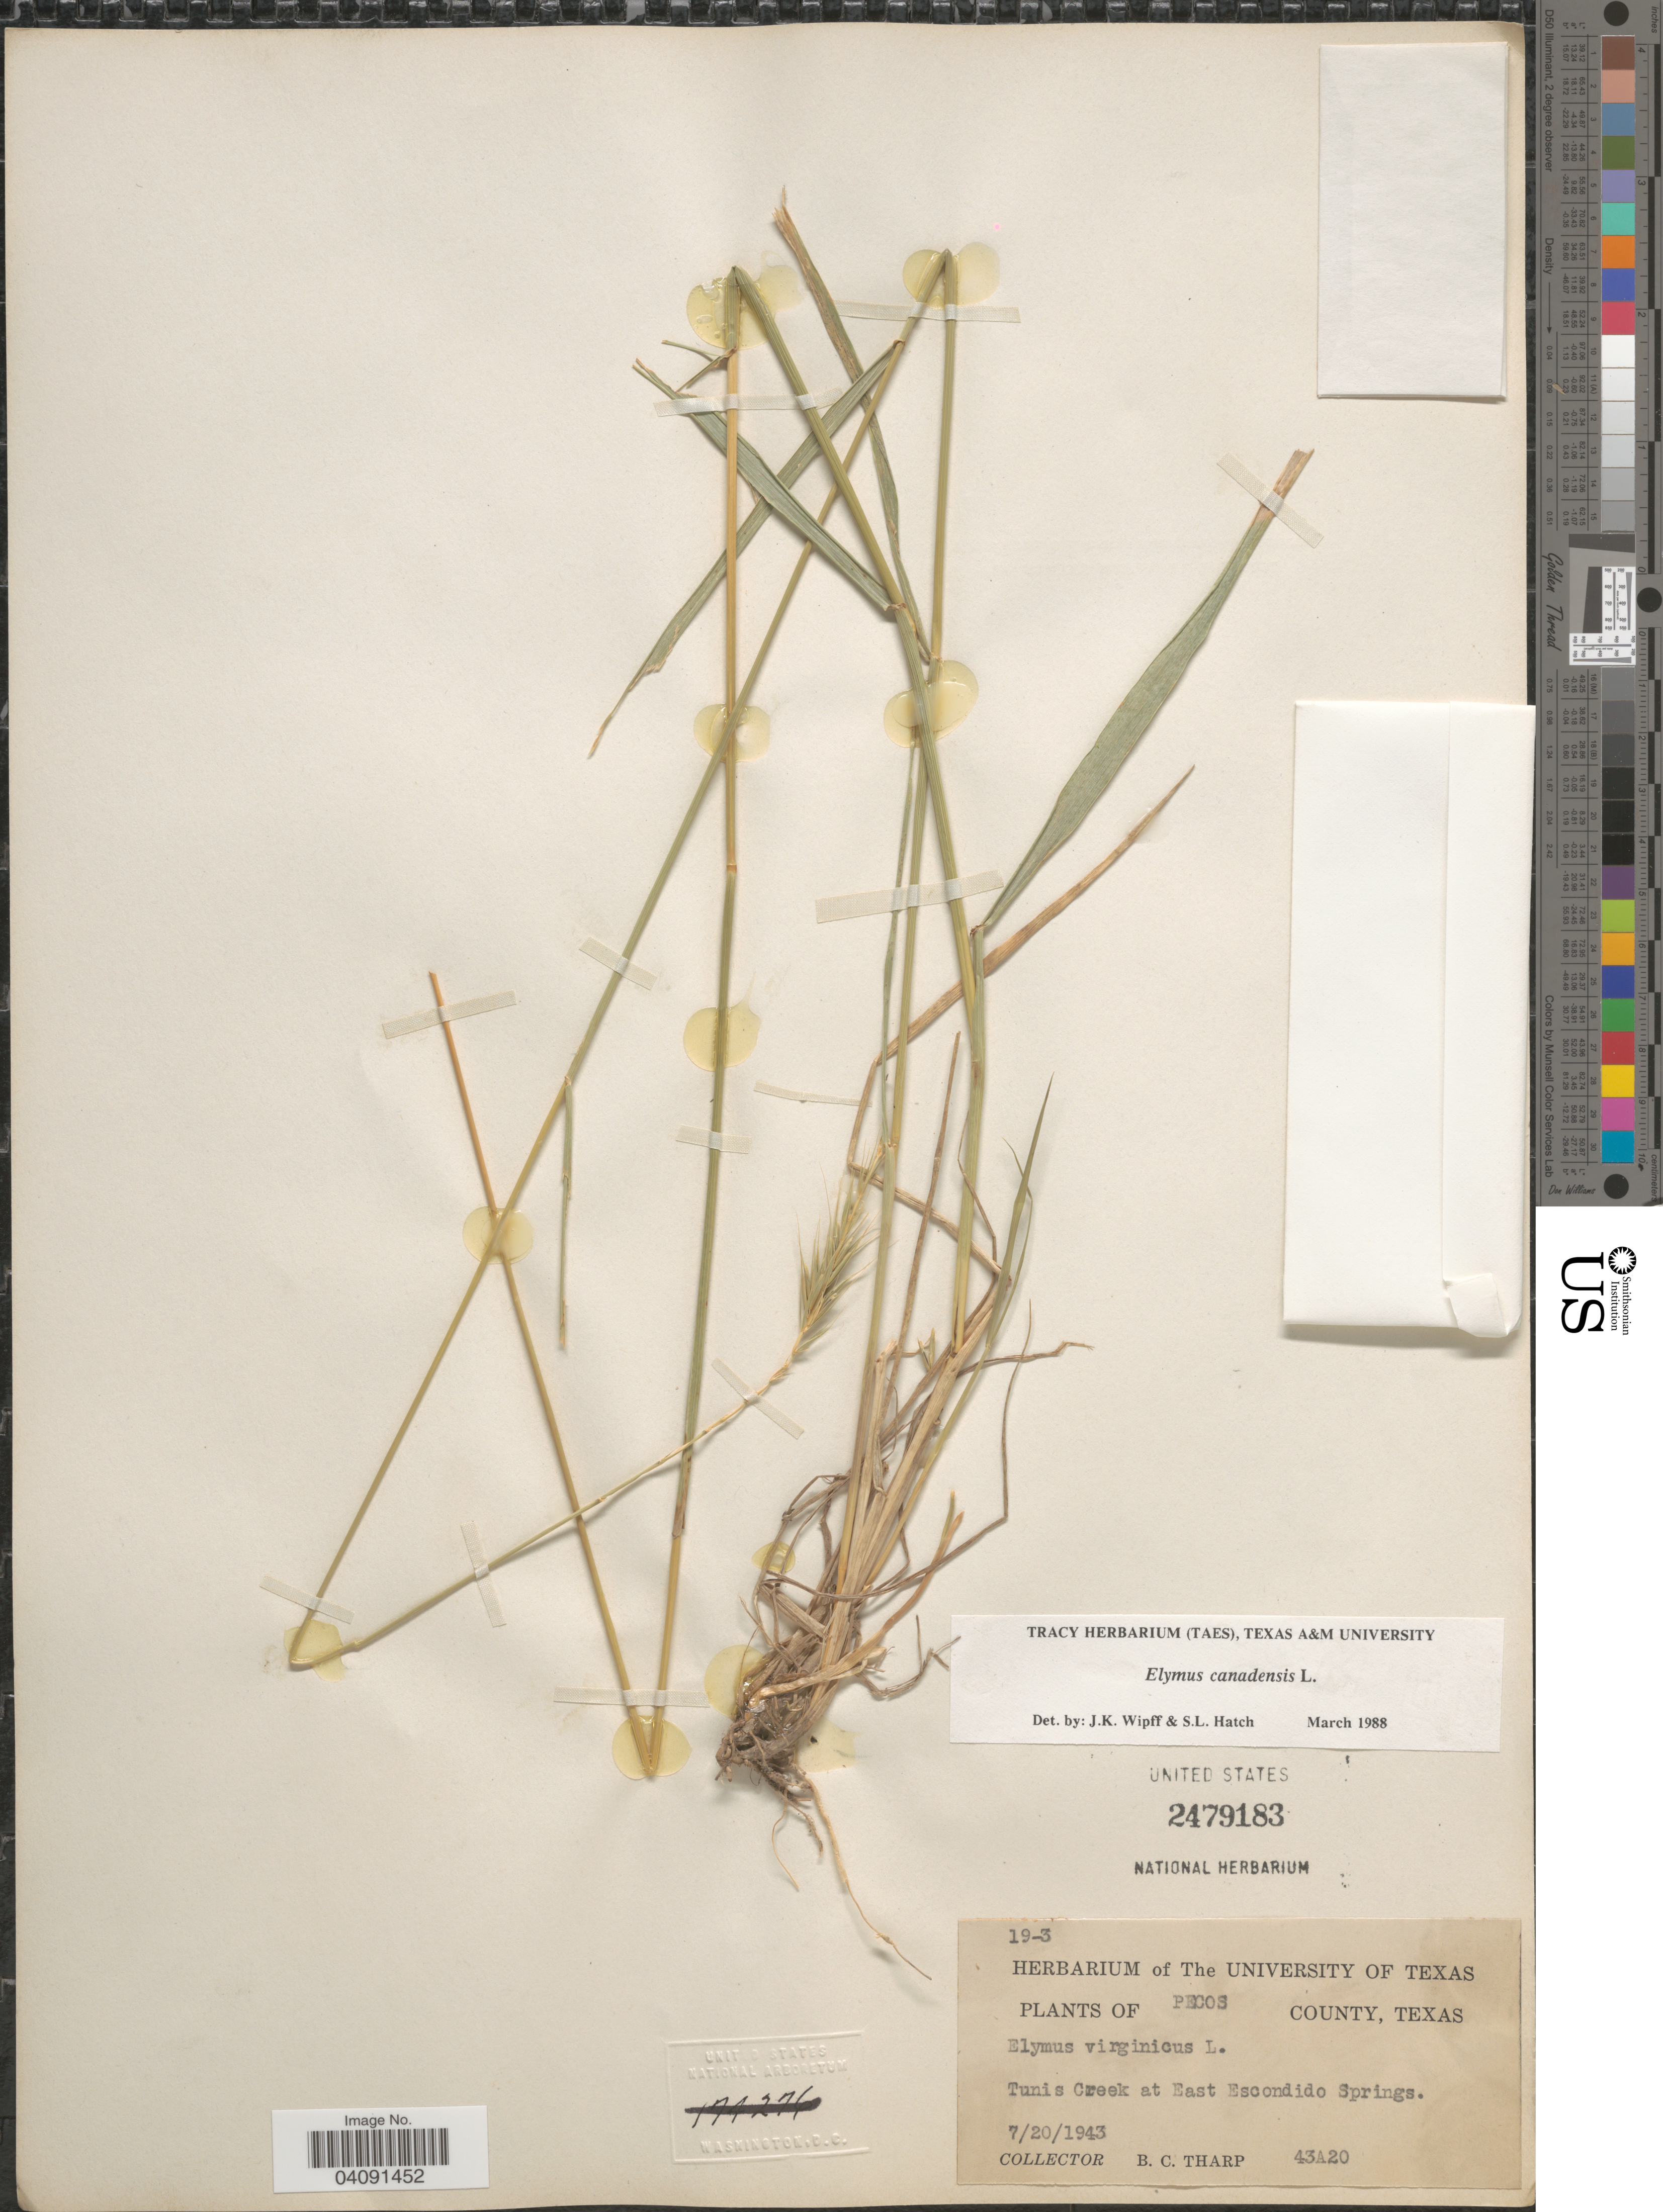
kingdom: Plantae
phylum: Tracheophyta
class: Liliopsida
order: Poales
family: Poaceae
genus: Elymus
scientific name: Elymus canadensis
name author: L.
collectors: B. C. Tharp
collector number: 43A20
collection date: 1943-07-20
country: United States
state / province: Texas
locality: Pecos County. Tunis Creek at East Escondido Springs.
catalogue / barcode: US 2479183